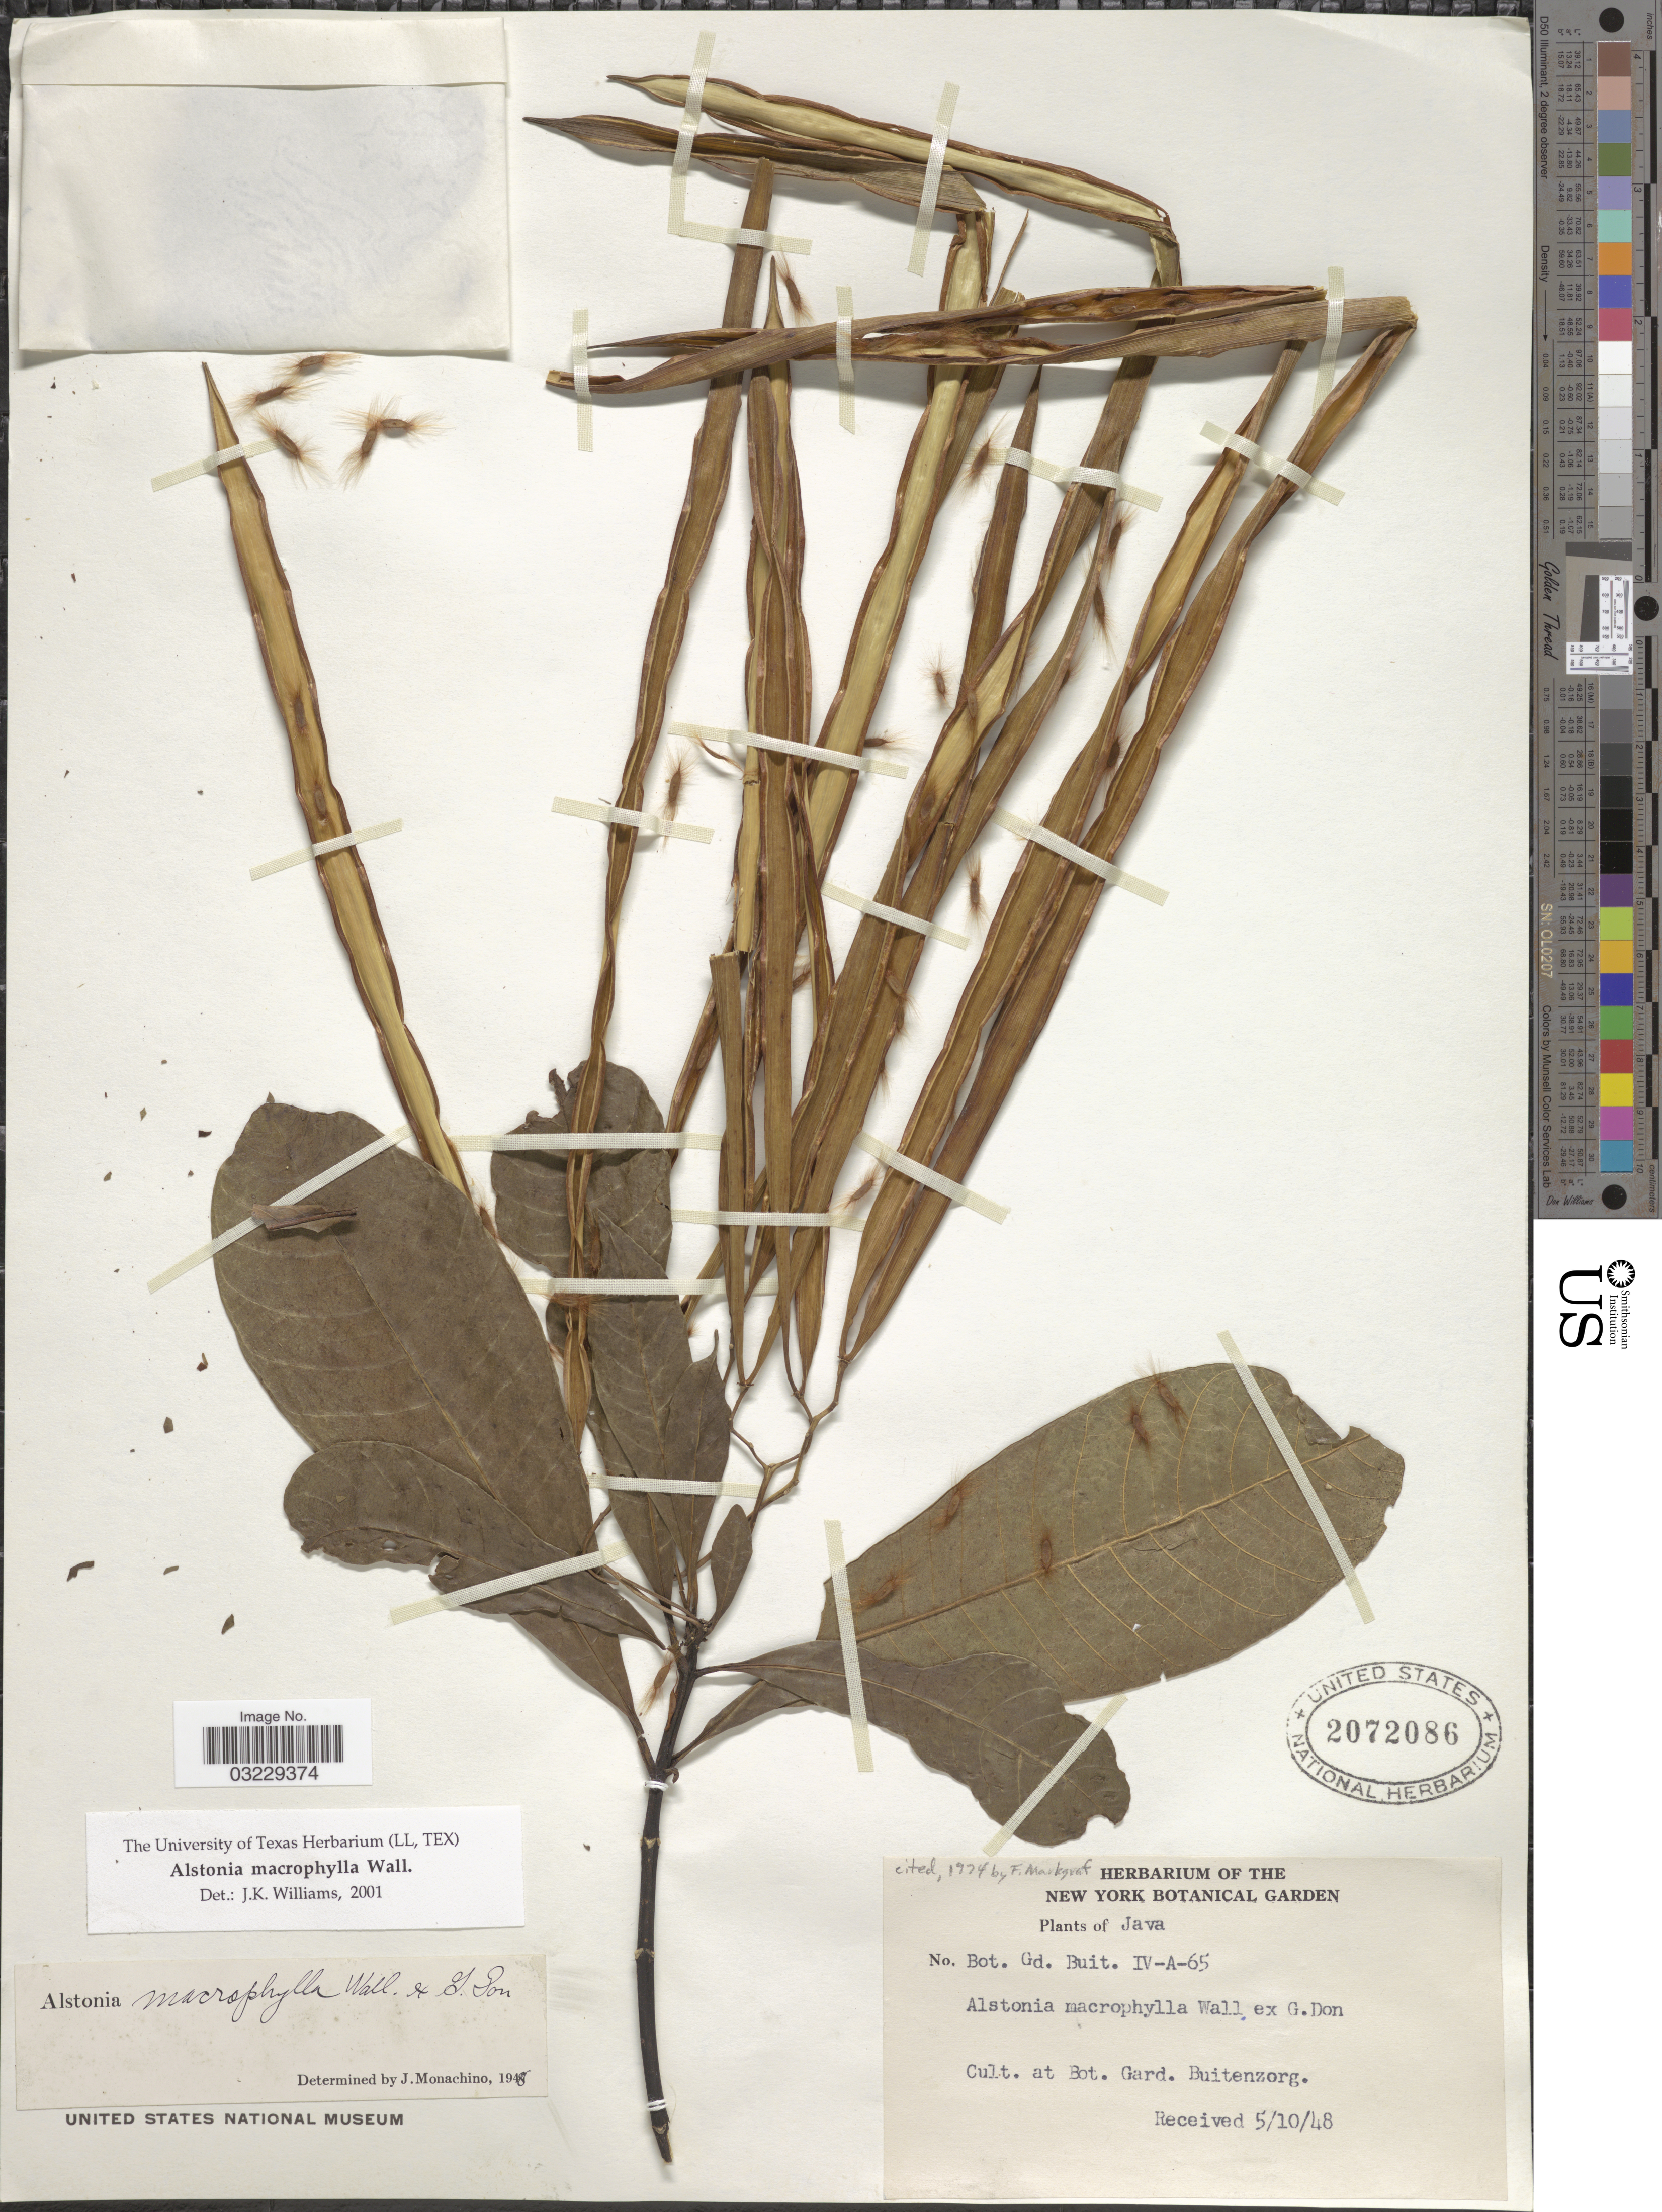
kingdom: Plantae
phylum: Tracheophyta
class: Magnoliopsida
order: Gentianales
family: Apocynaceae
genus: Alstonia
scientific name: Alstonia macrophylla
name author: Wall. ex G. Don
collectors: New York Botanical Gardens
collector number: Bot. Gd. Buit. IV-A-65 ?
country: Indonesia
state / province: Java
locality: Bot. Gard. Buitenzorg.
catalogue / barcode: US 2072086